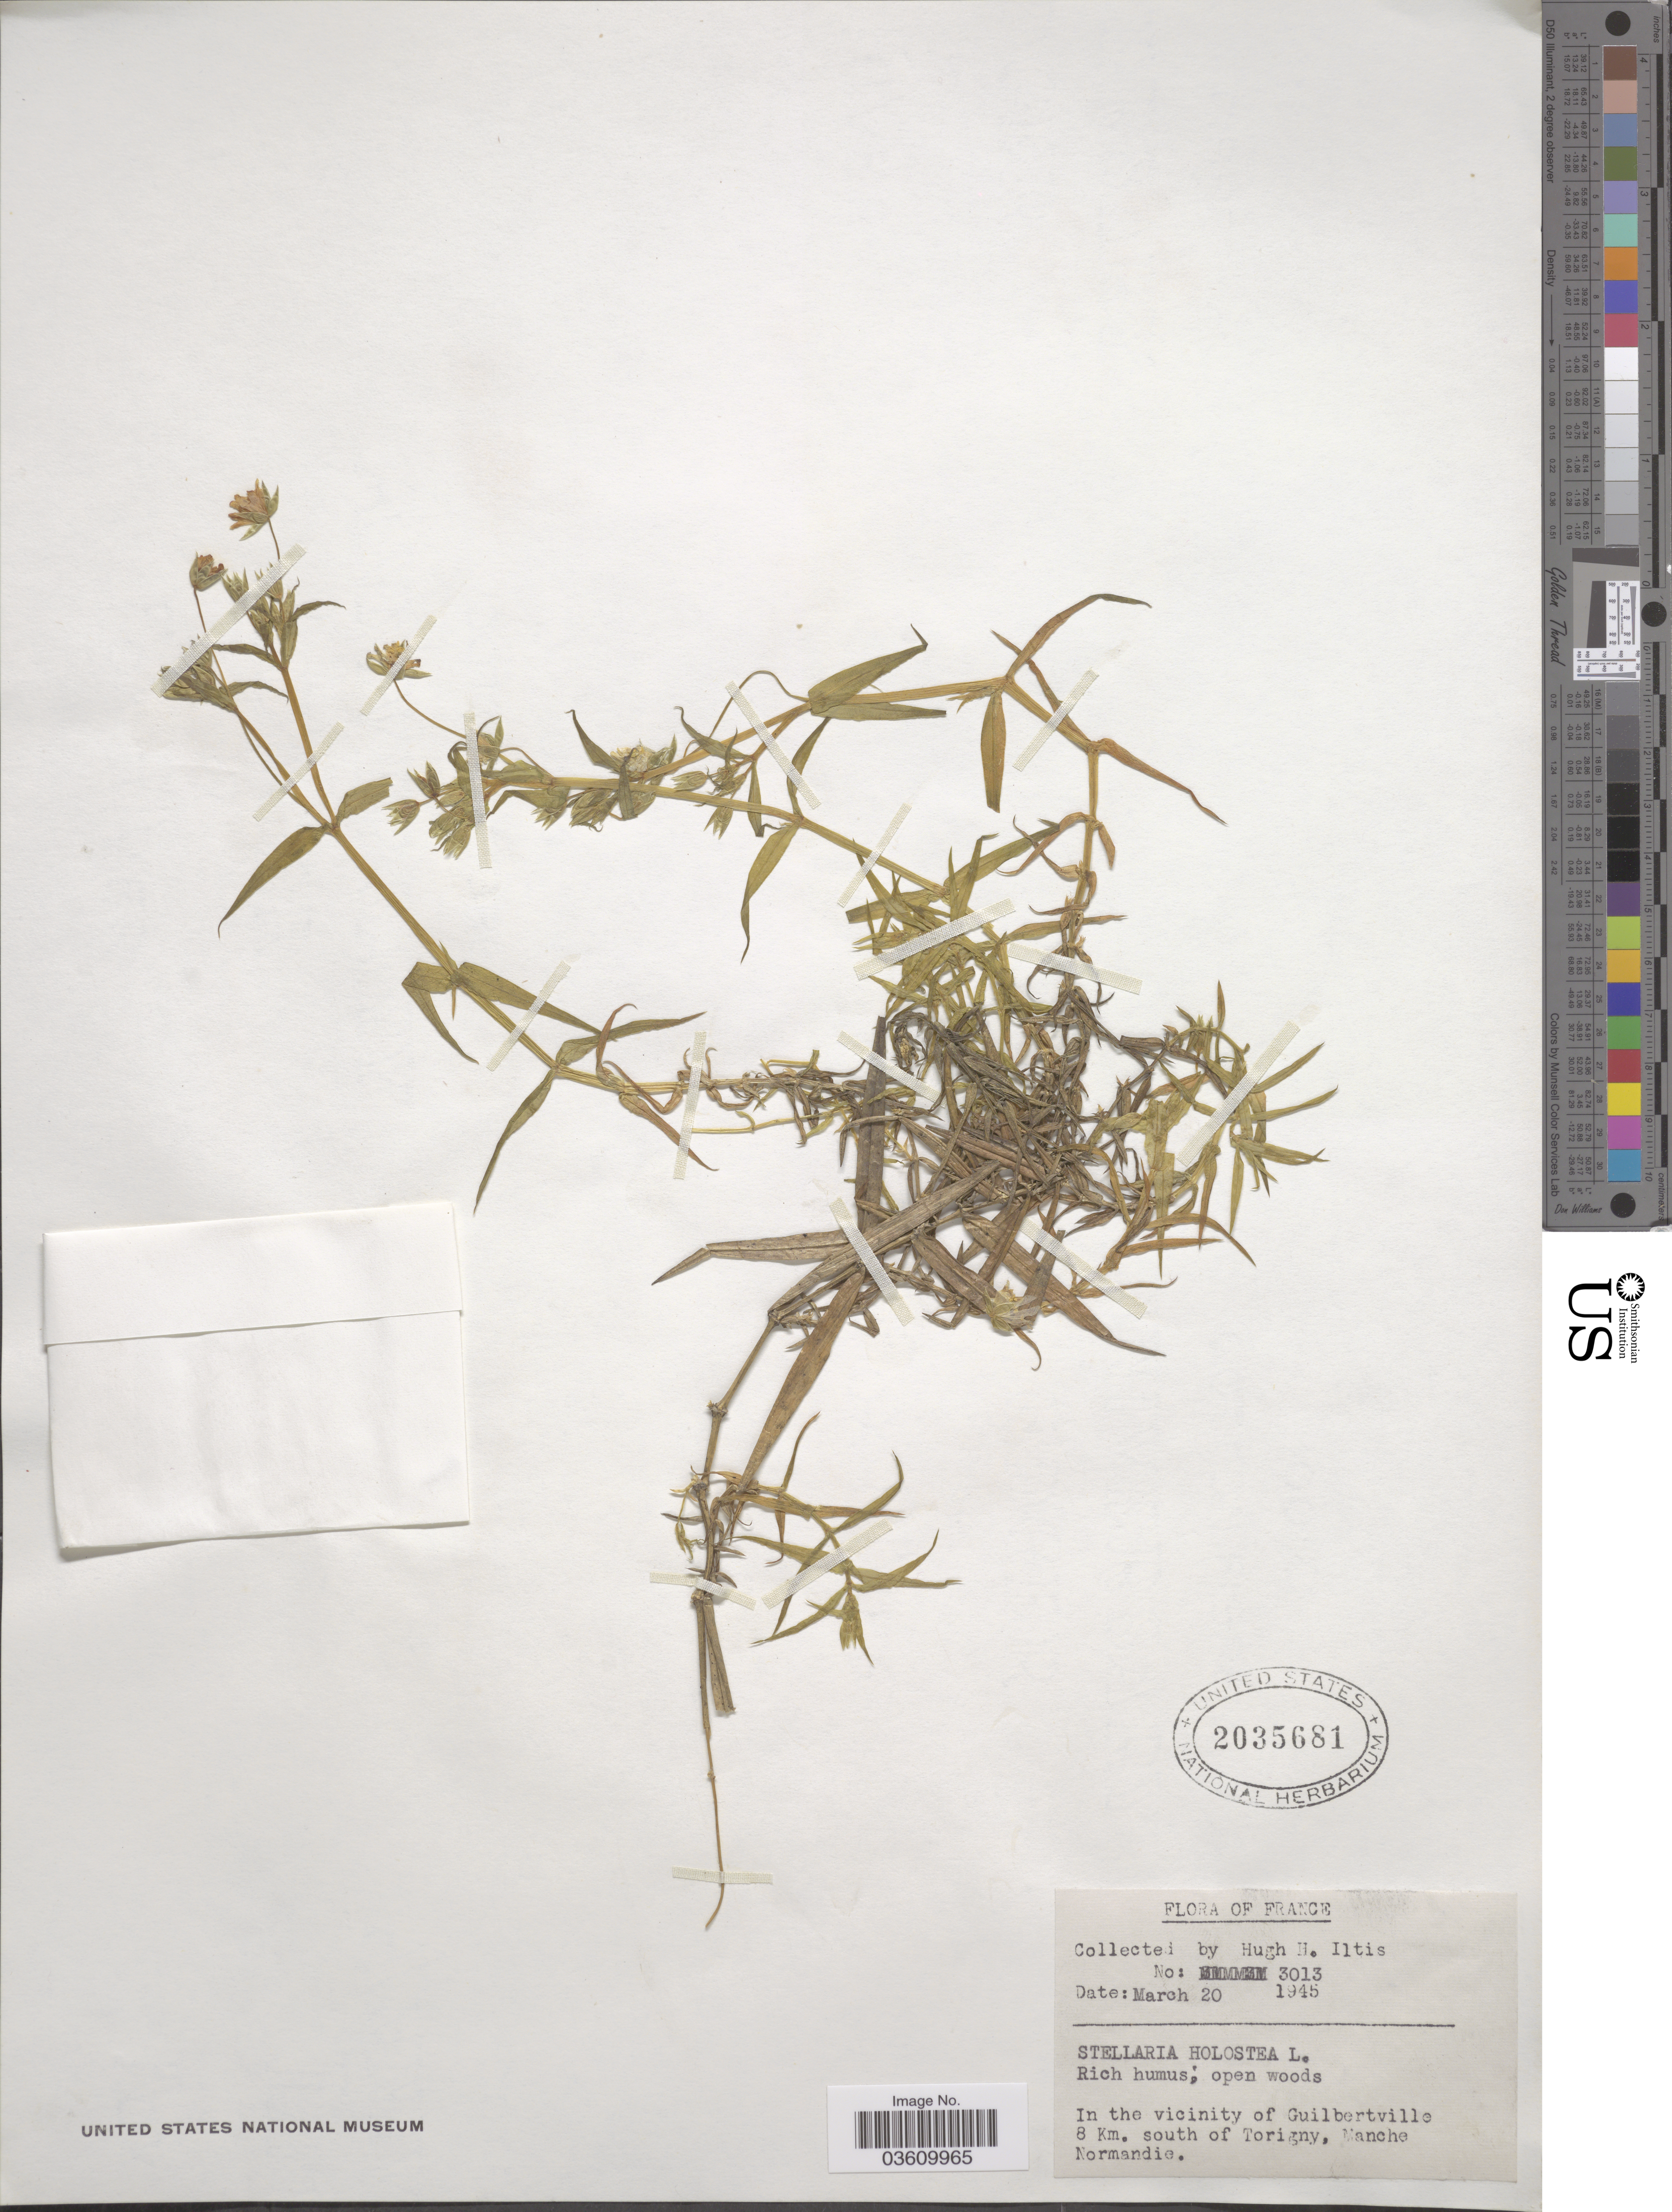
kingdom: Plantae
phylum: Tracheophyta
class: Magnoliopsida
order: Caryophyllales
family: Caryophyllaceae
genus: Stellaria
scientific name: Stellaria holostea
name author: L.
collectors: H. H. Iltis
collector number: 3013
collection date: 1945-03-20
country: France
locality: In the vicinity of Guilbertville 8 Km. south of Torigny, Manche Normandie.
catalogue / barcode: US 2035681